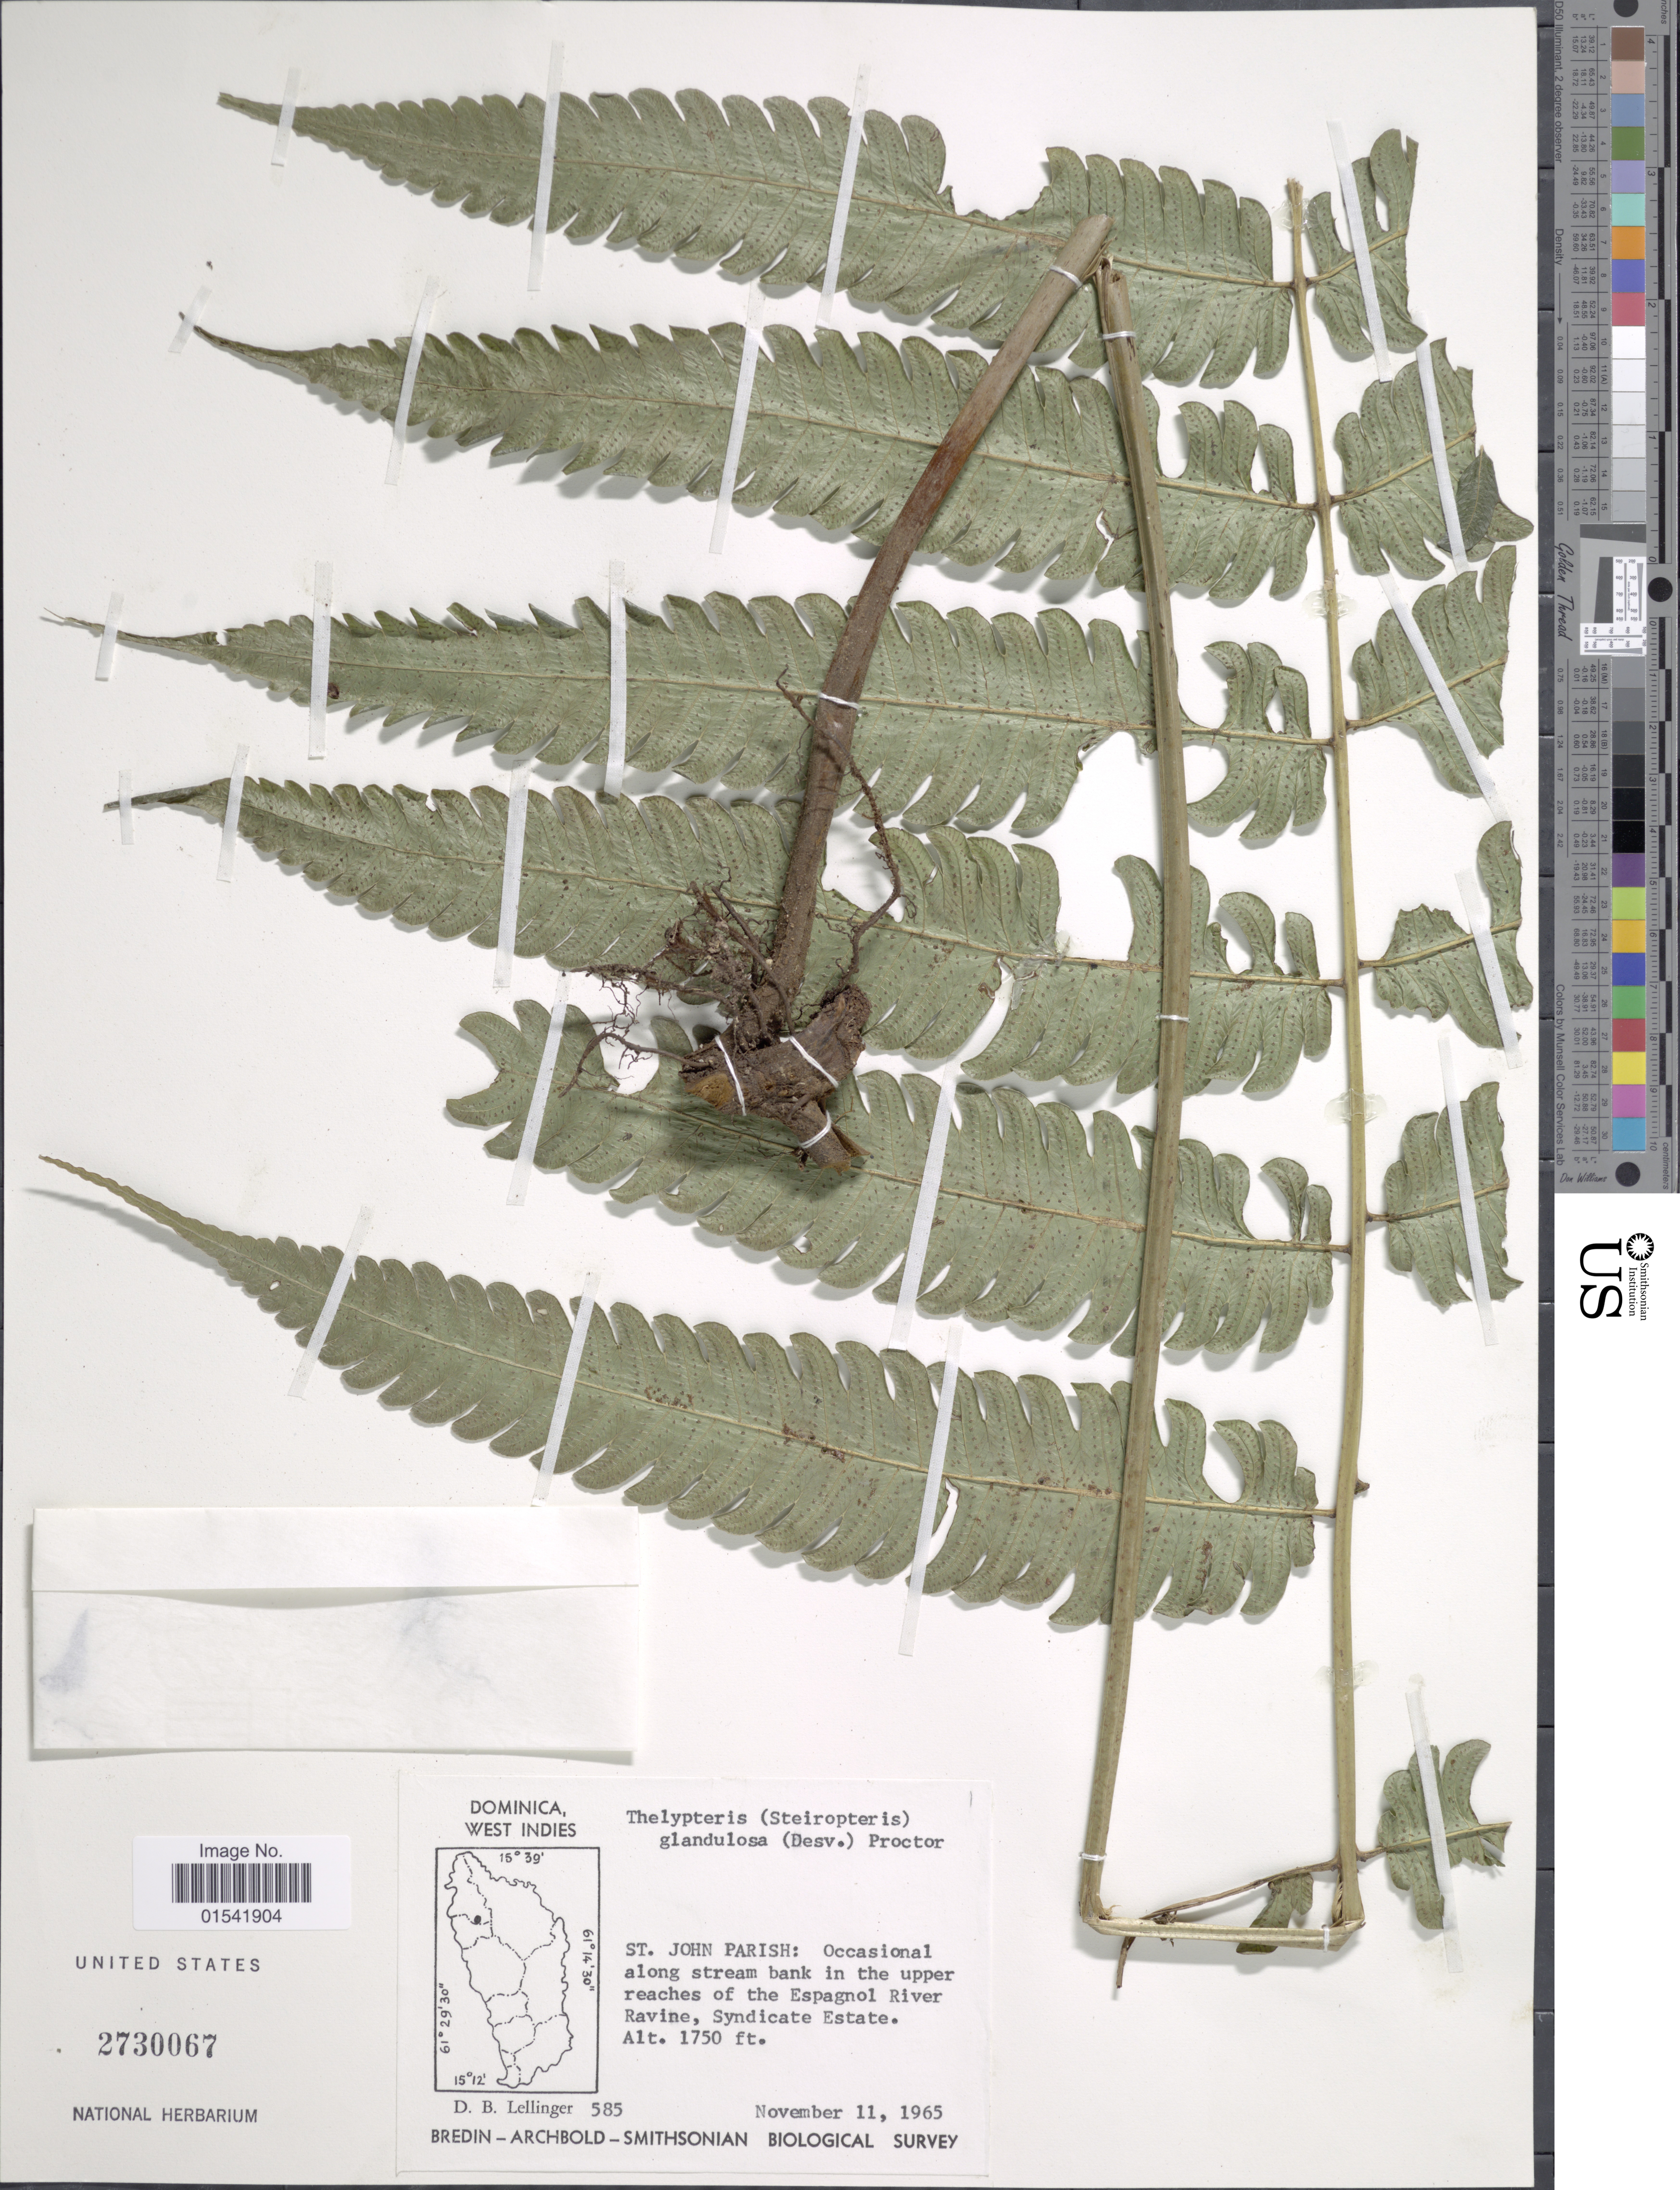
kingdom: Plantae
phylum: Tracheophyta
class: Polypodiopsida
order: Polypodiales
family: Thelypteridaceae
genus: Steiropteris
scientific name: Steiropteris glandulosa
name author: (Hook. f.) Pic. Serm.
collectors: D. B. Lellinger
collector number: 585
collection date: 1965-11-11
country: Dominica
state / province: St. John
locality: West Indies, St. John Parish: Occasional along stream bank in the upper reaches of the Espagnol River Ravine, Syndicate Estate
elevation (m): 533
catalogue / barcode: US 2730067